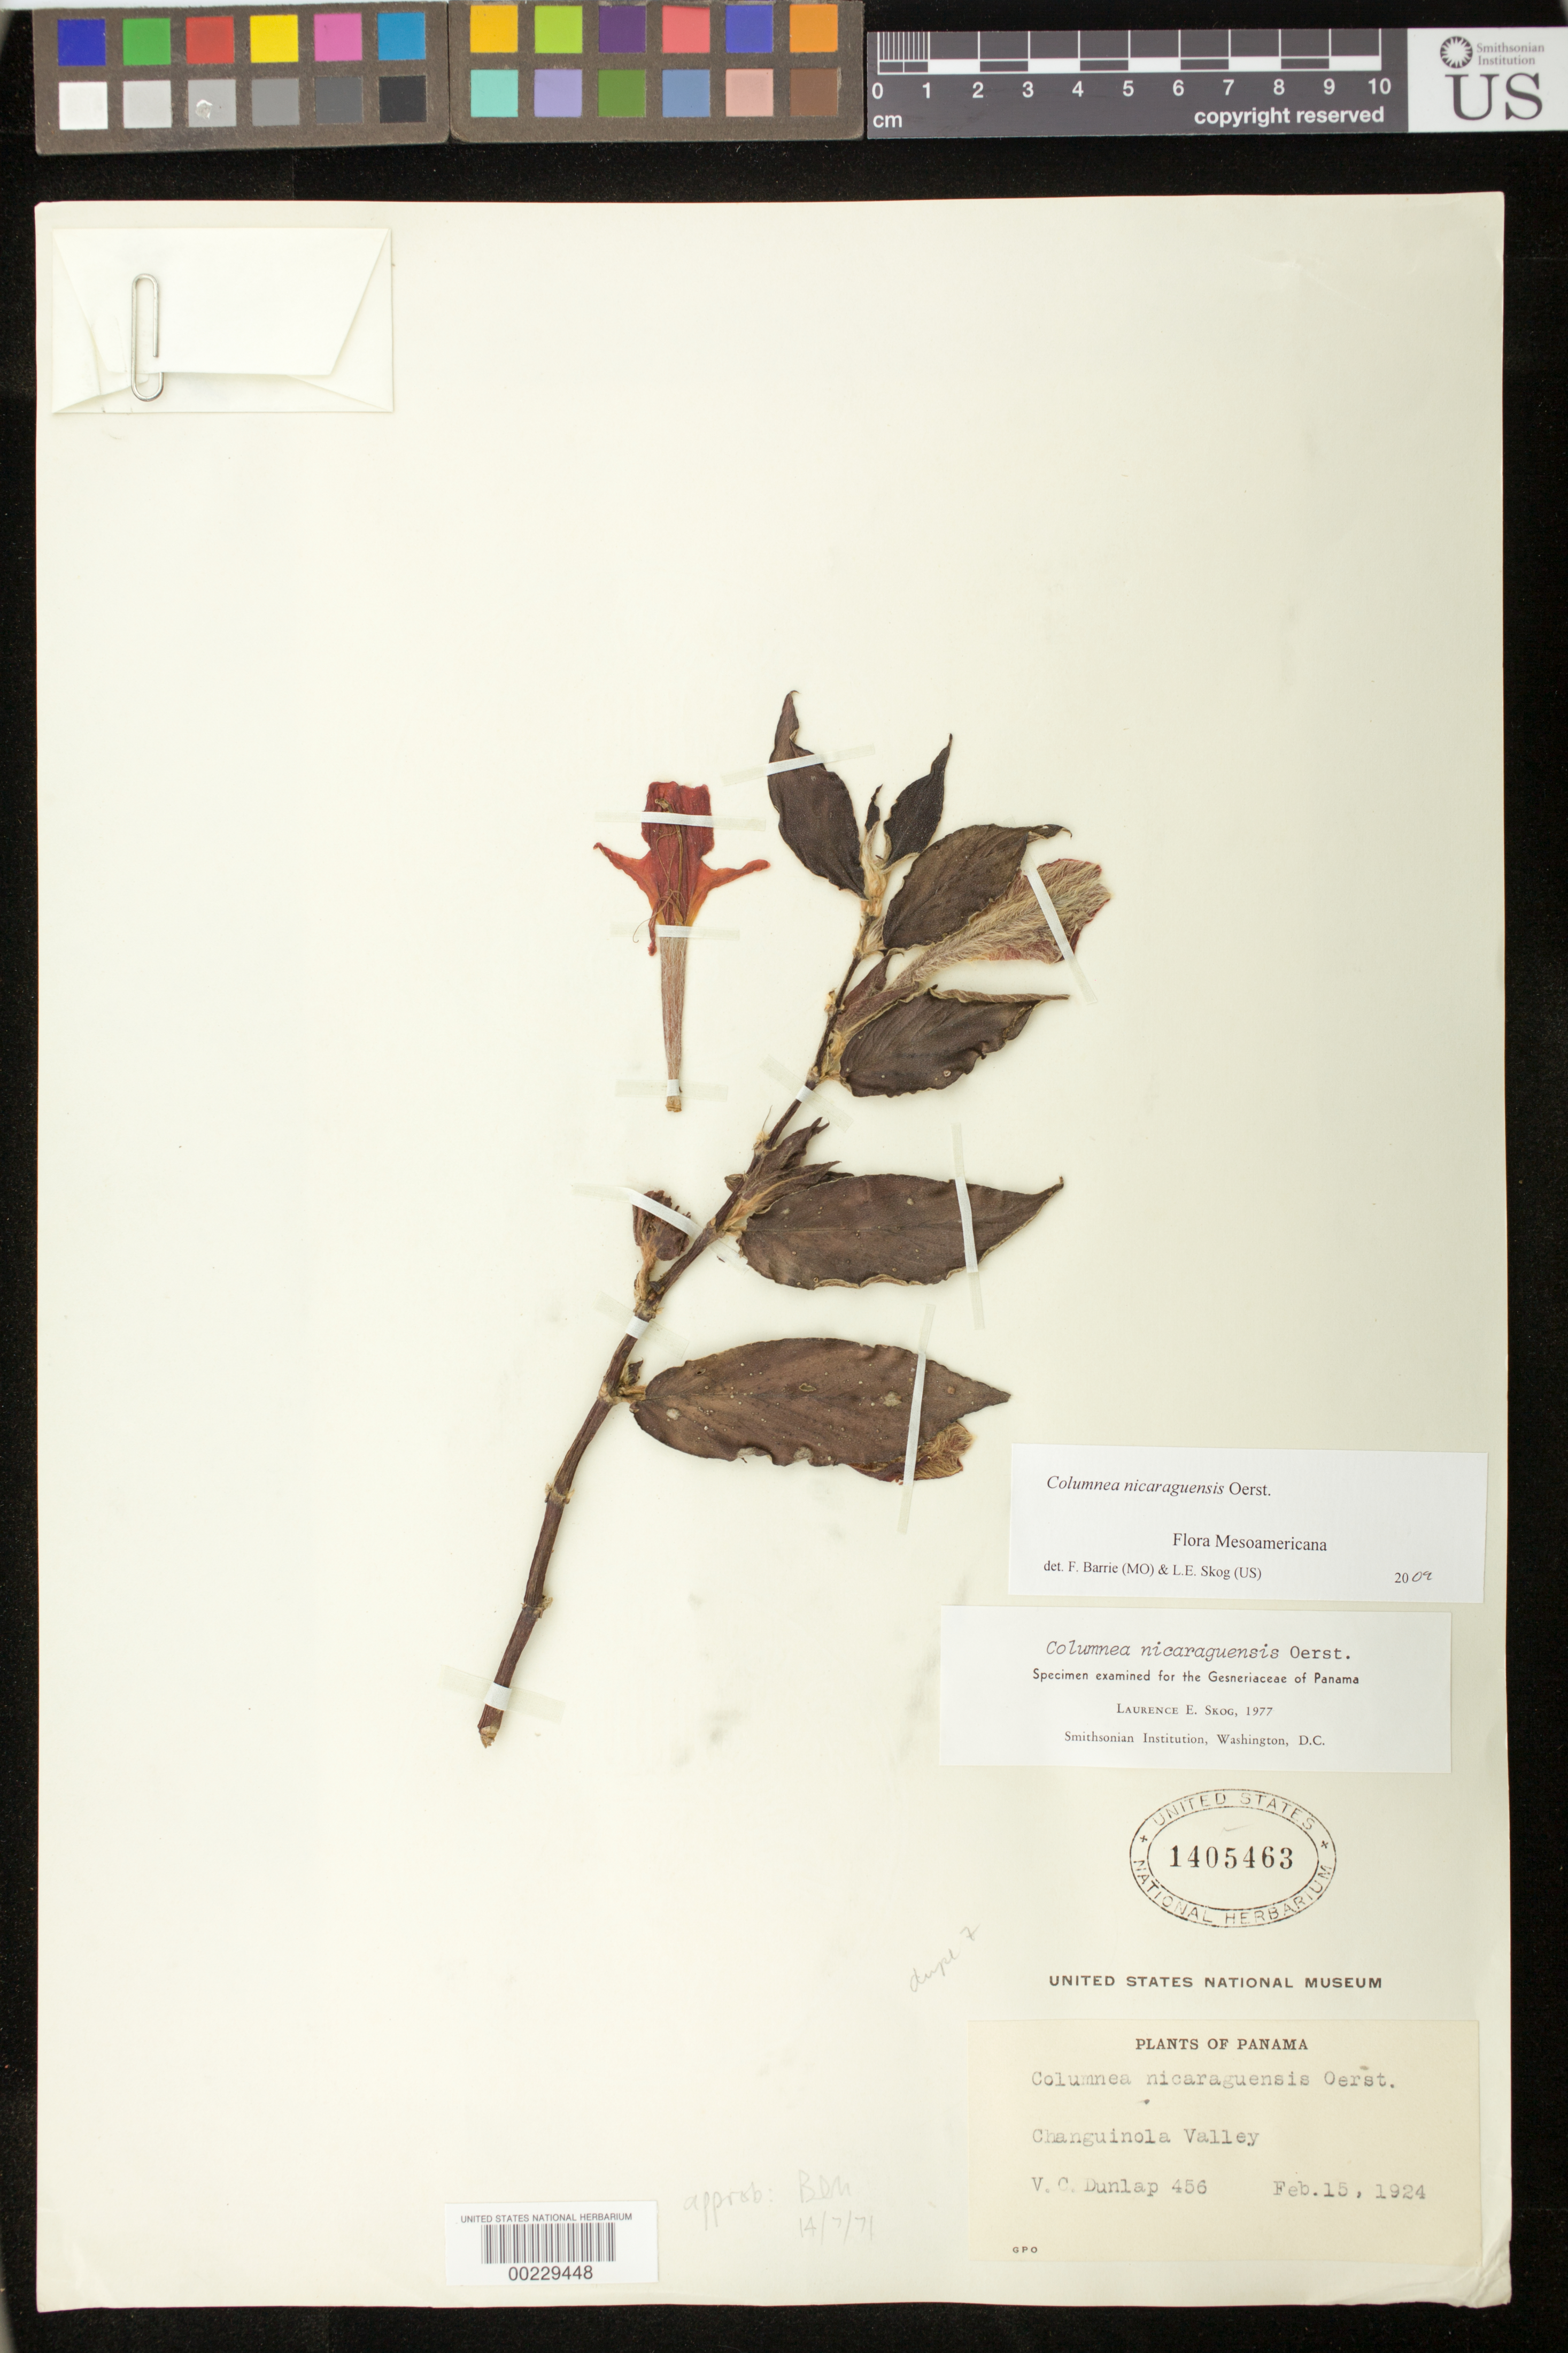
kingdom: Plantae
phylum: Tracheophyta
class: Magnoliopsida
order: Lamiales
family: Gesneriaceae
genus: Columnea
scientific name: Columnea nicaraguensis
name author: Oerst.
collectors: V. C. Dunlap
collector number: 456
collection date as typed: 15 Feb 1924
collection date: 1924-02-15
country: Panama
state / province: Bocas del Toro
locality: Changuinola Valley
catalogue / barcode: US 1405463